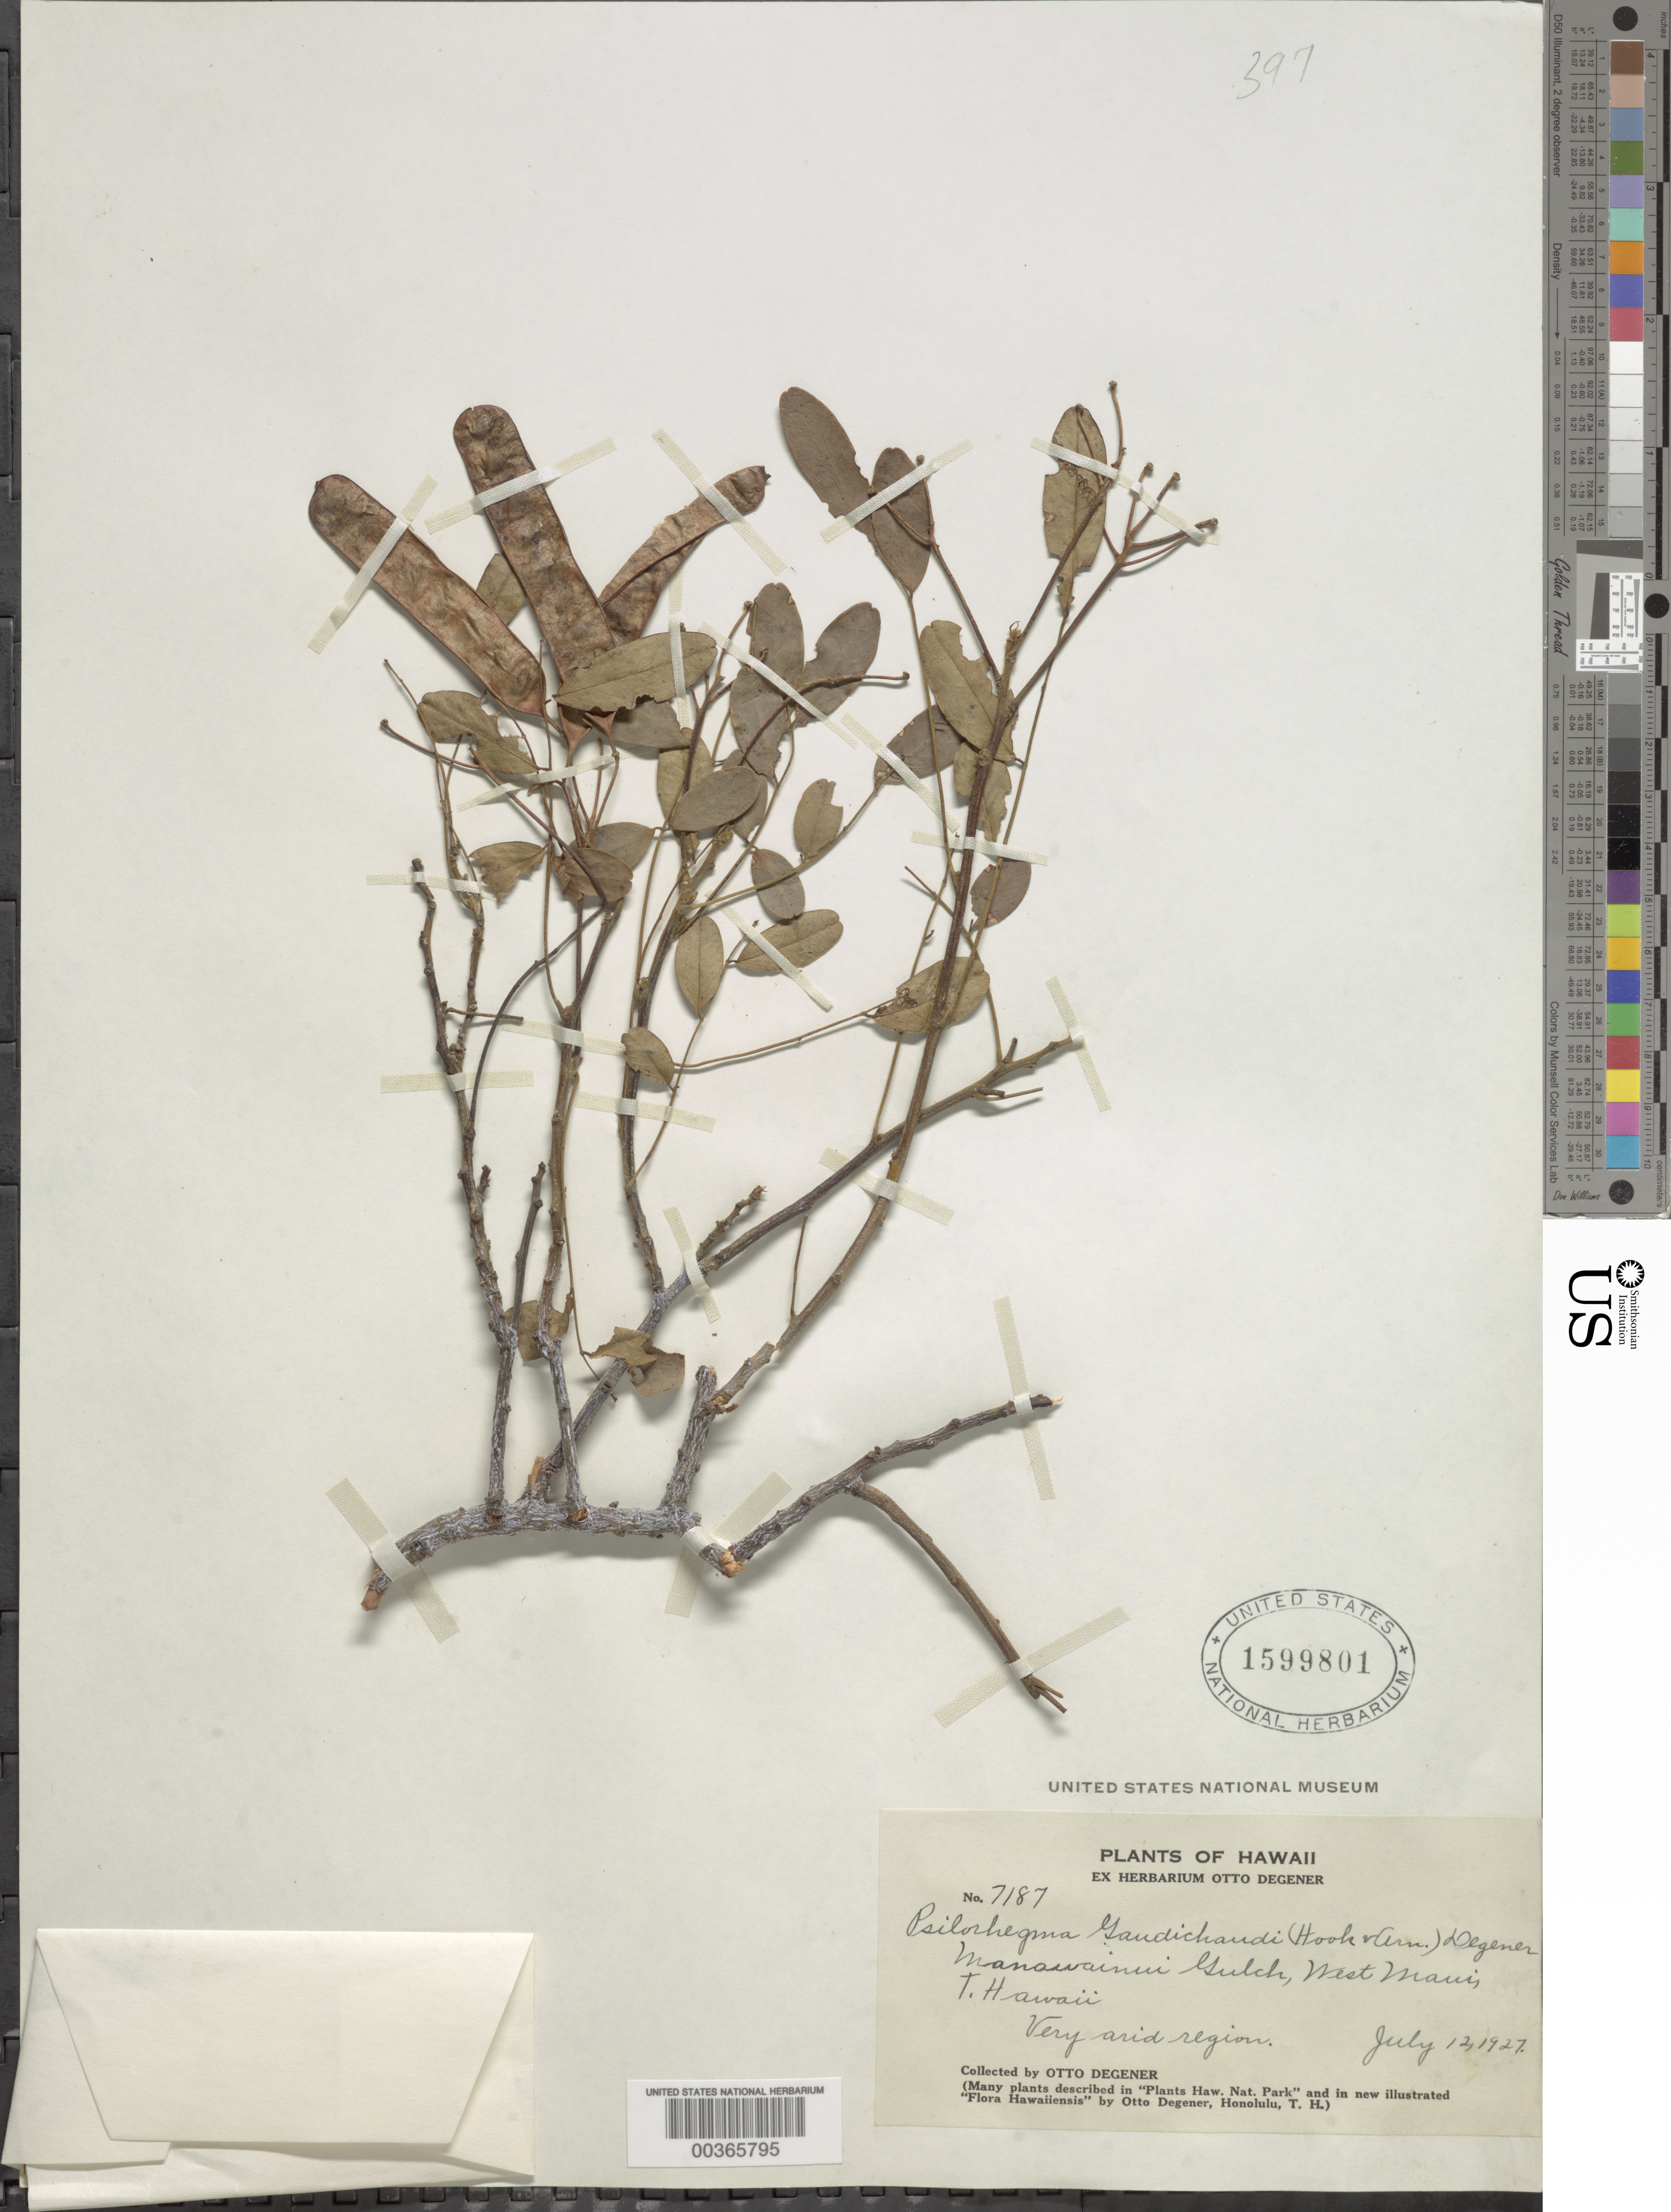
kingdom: Plantae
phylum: Tracheophyta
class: Magnoliopsida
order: Fabales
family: Fabaceae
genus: Senna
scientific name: Senna gaudichaudii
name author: (Hook. & Arn.) H.S. Irwin & Barneby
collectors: O. Degener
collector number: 7187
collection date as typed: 12 Jul 1927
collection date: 1927-07-12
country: United States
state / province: Hawaii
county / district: Maui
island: Maui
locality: Manawainui gulch, w maui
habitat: Very arid region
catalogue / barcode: US 1599801